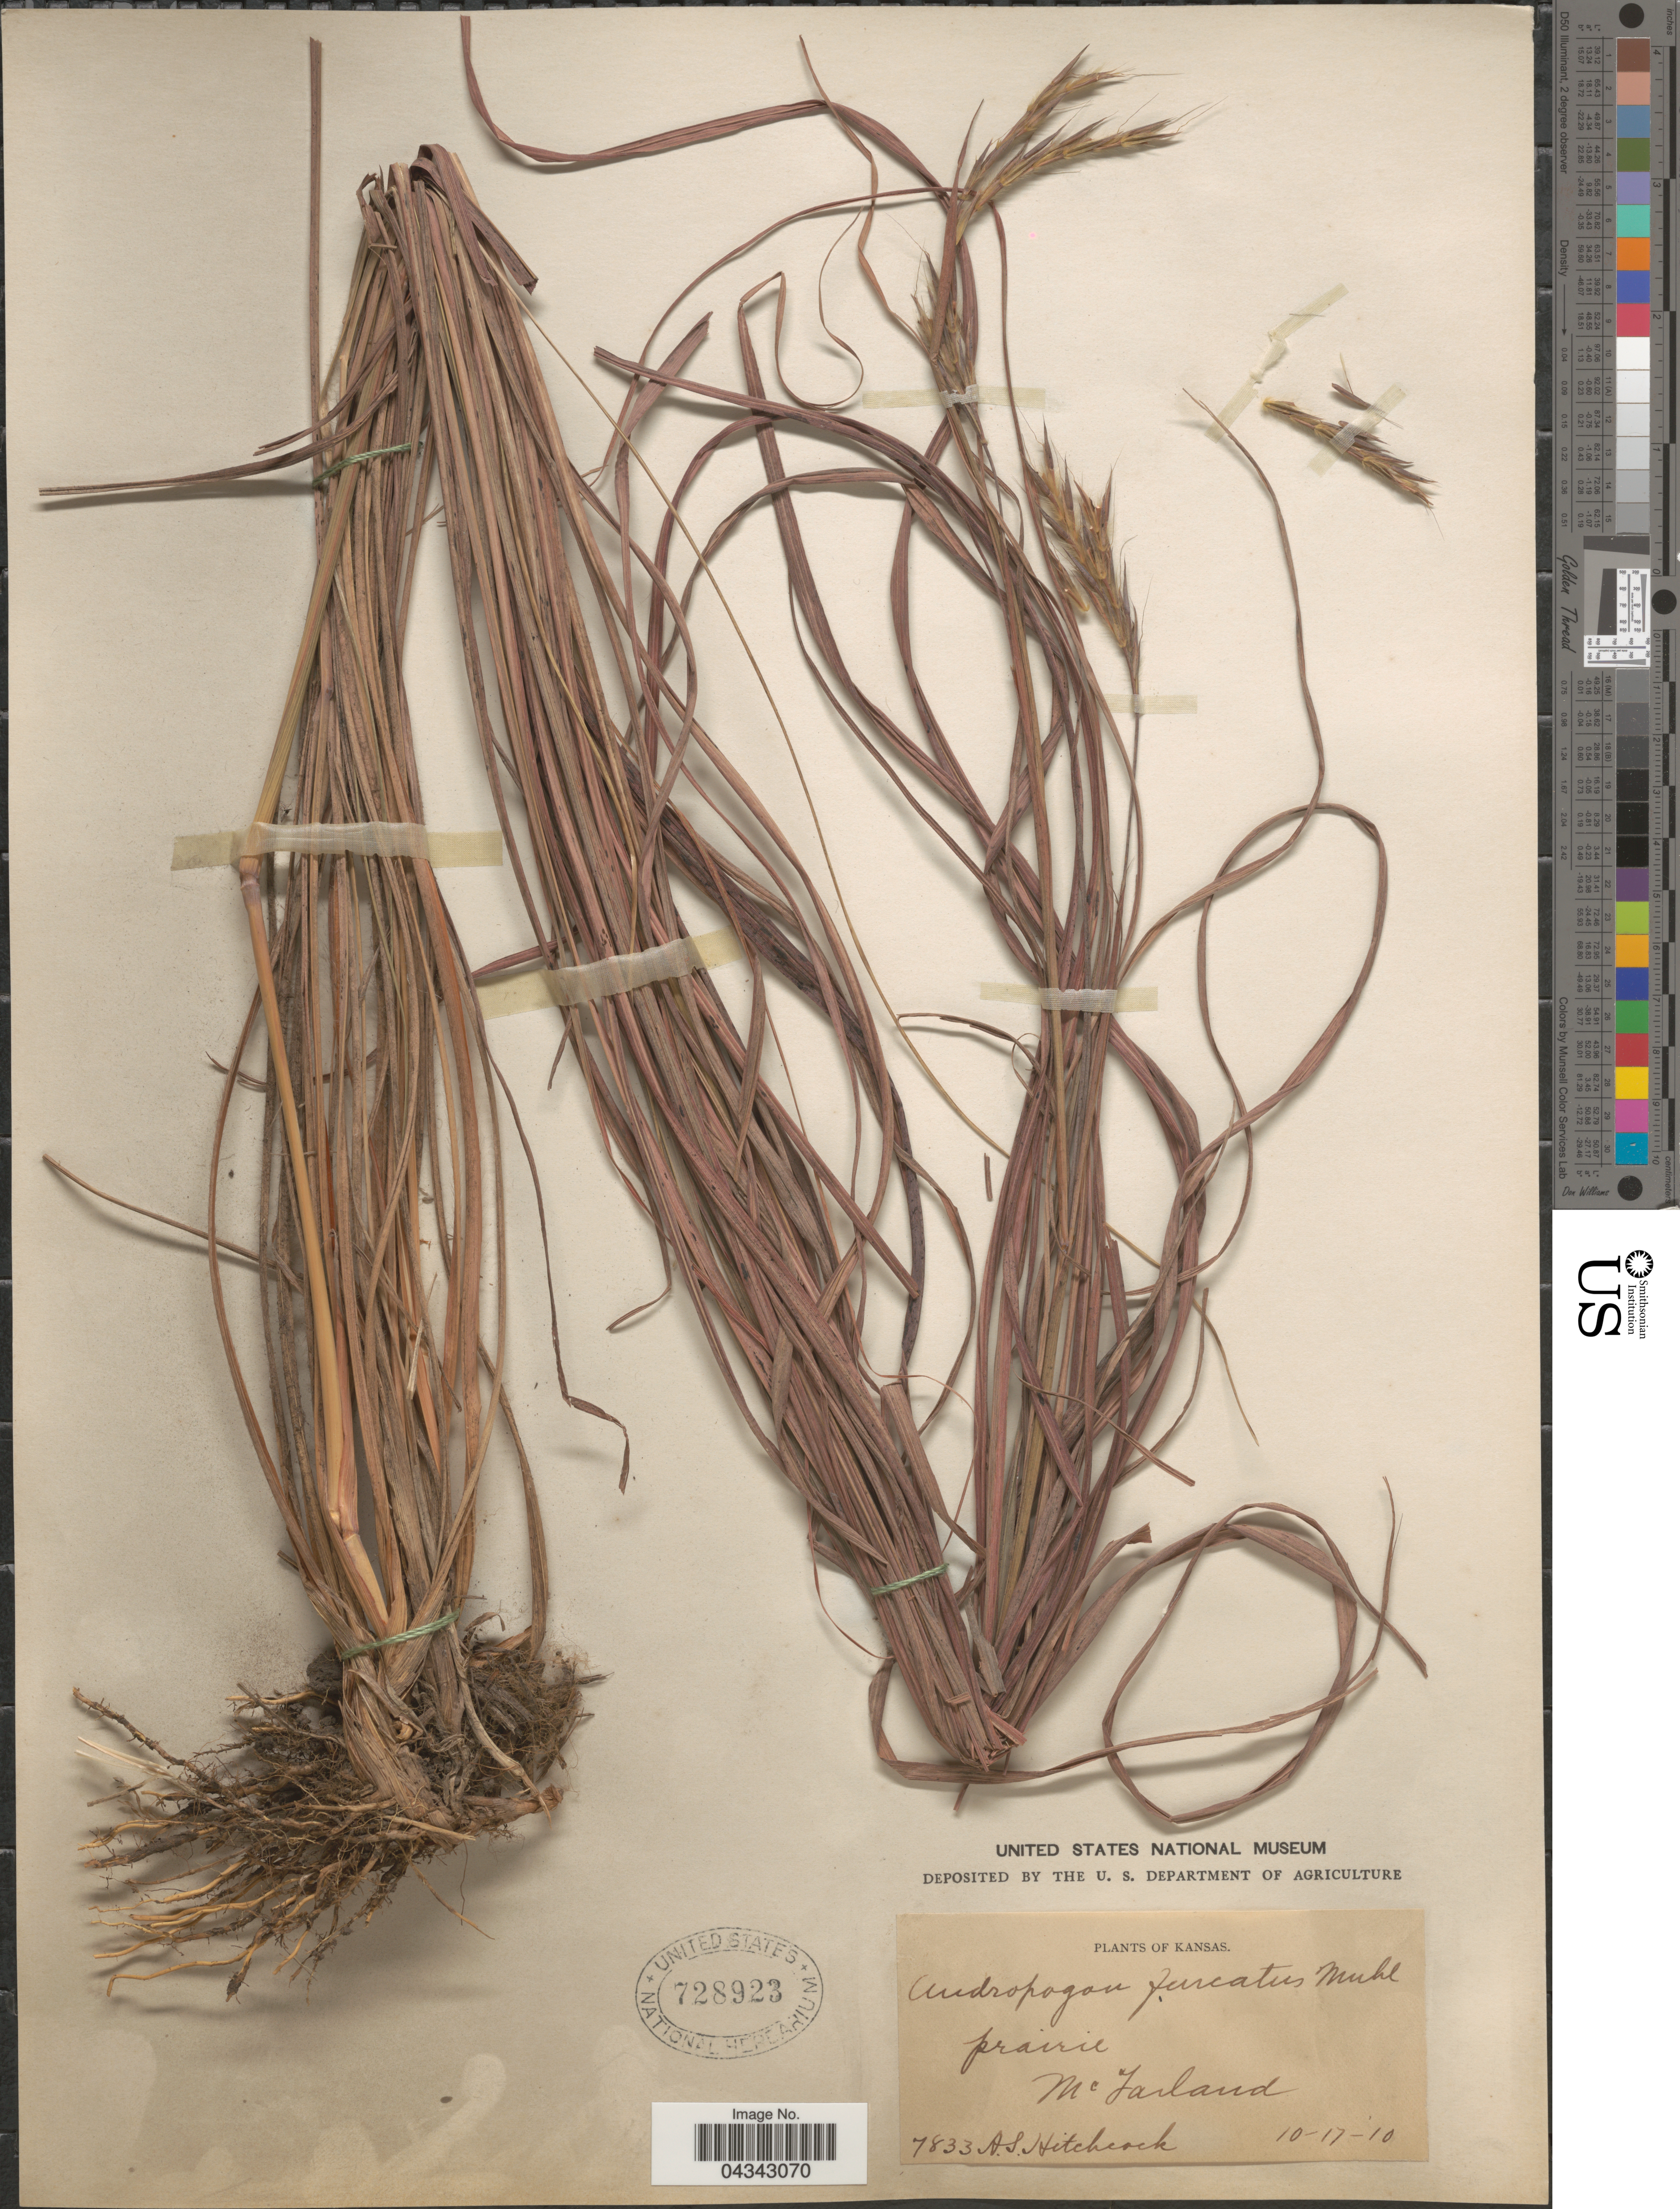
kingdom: Plantae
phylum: Tracheophyta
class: Liliopsida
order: Poales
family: Poaceae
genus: Andropogon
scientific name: Andropogon gerardii subsp. hallii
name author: (Hack.) Wipff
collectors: A. S. Hitchcock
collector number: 7833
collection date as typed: Transcribed d/m/y: 17/10/10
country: United States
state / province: Kansas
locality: McFarland.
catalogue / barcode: US 728923